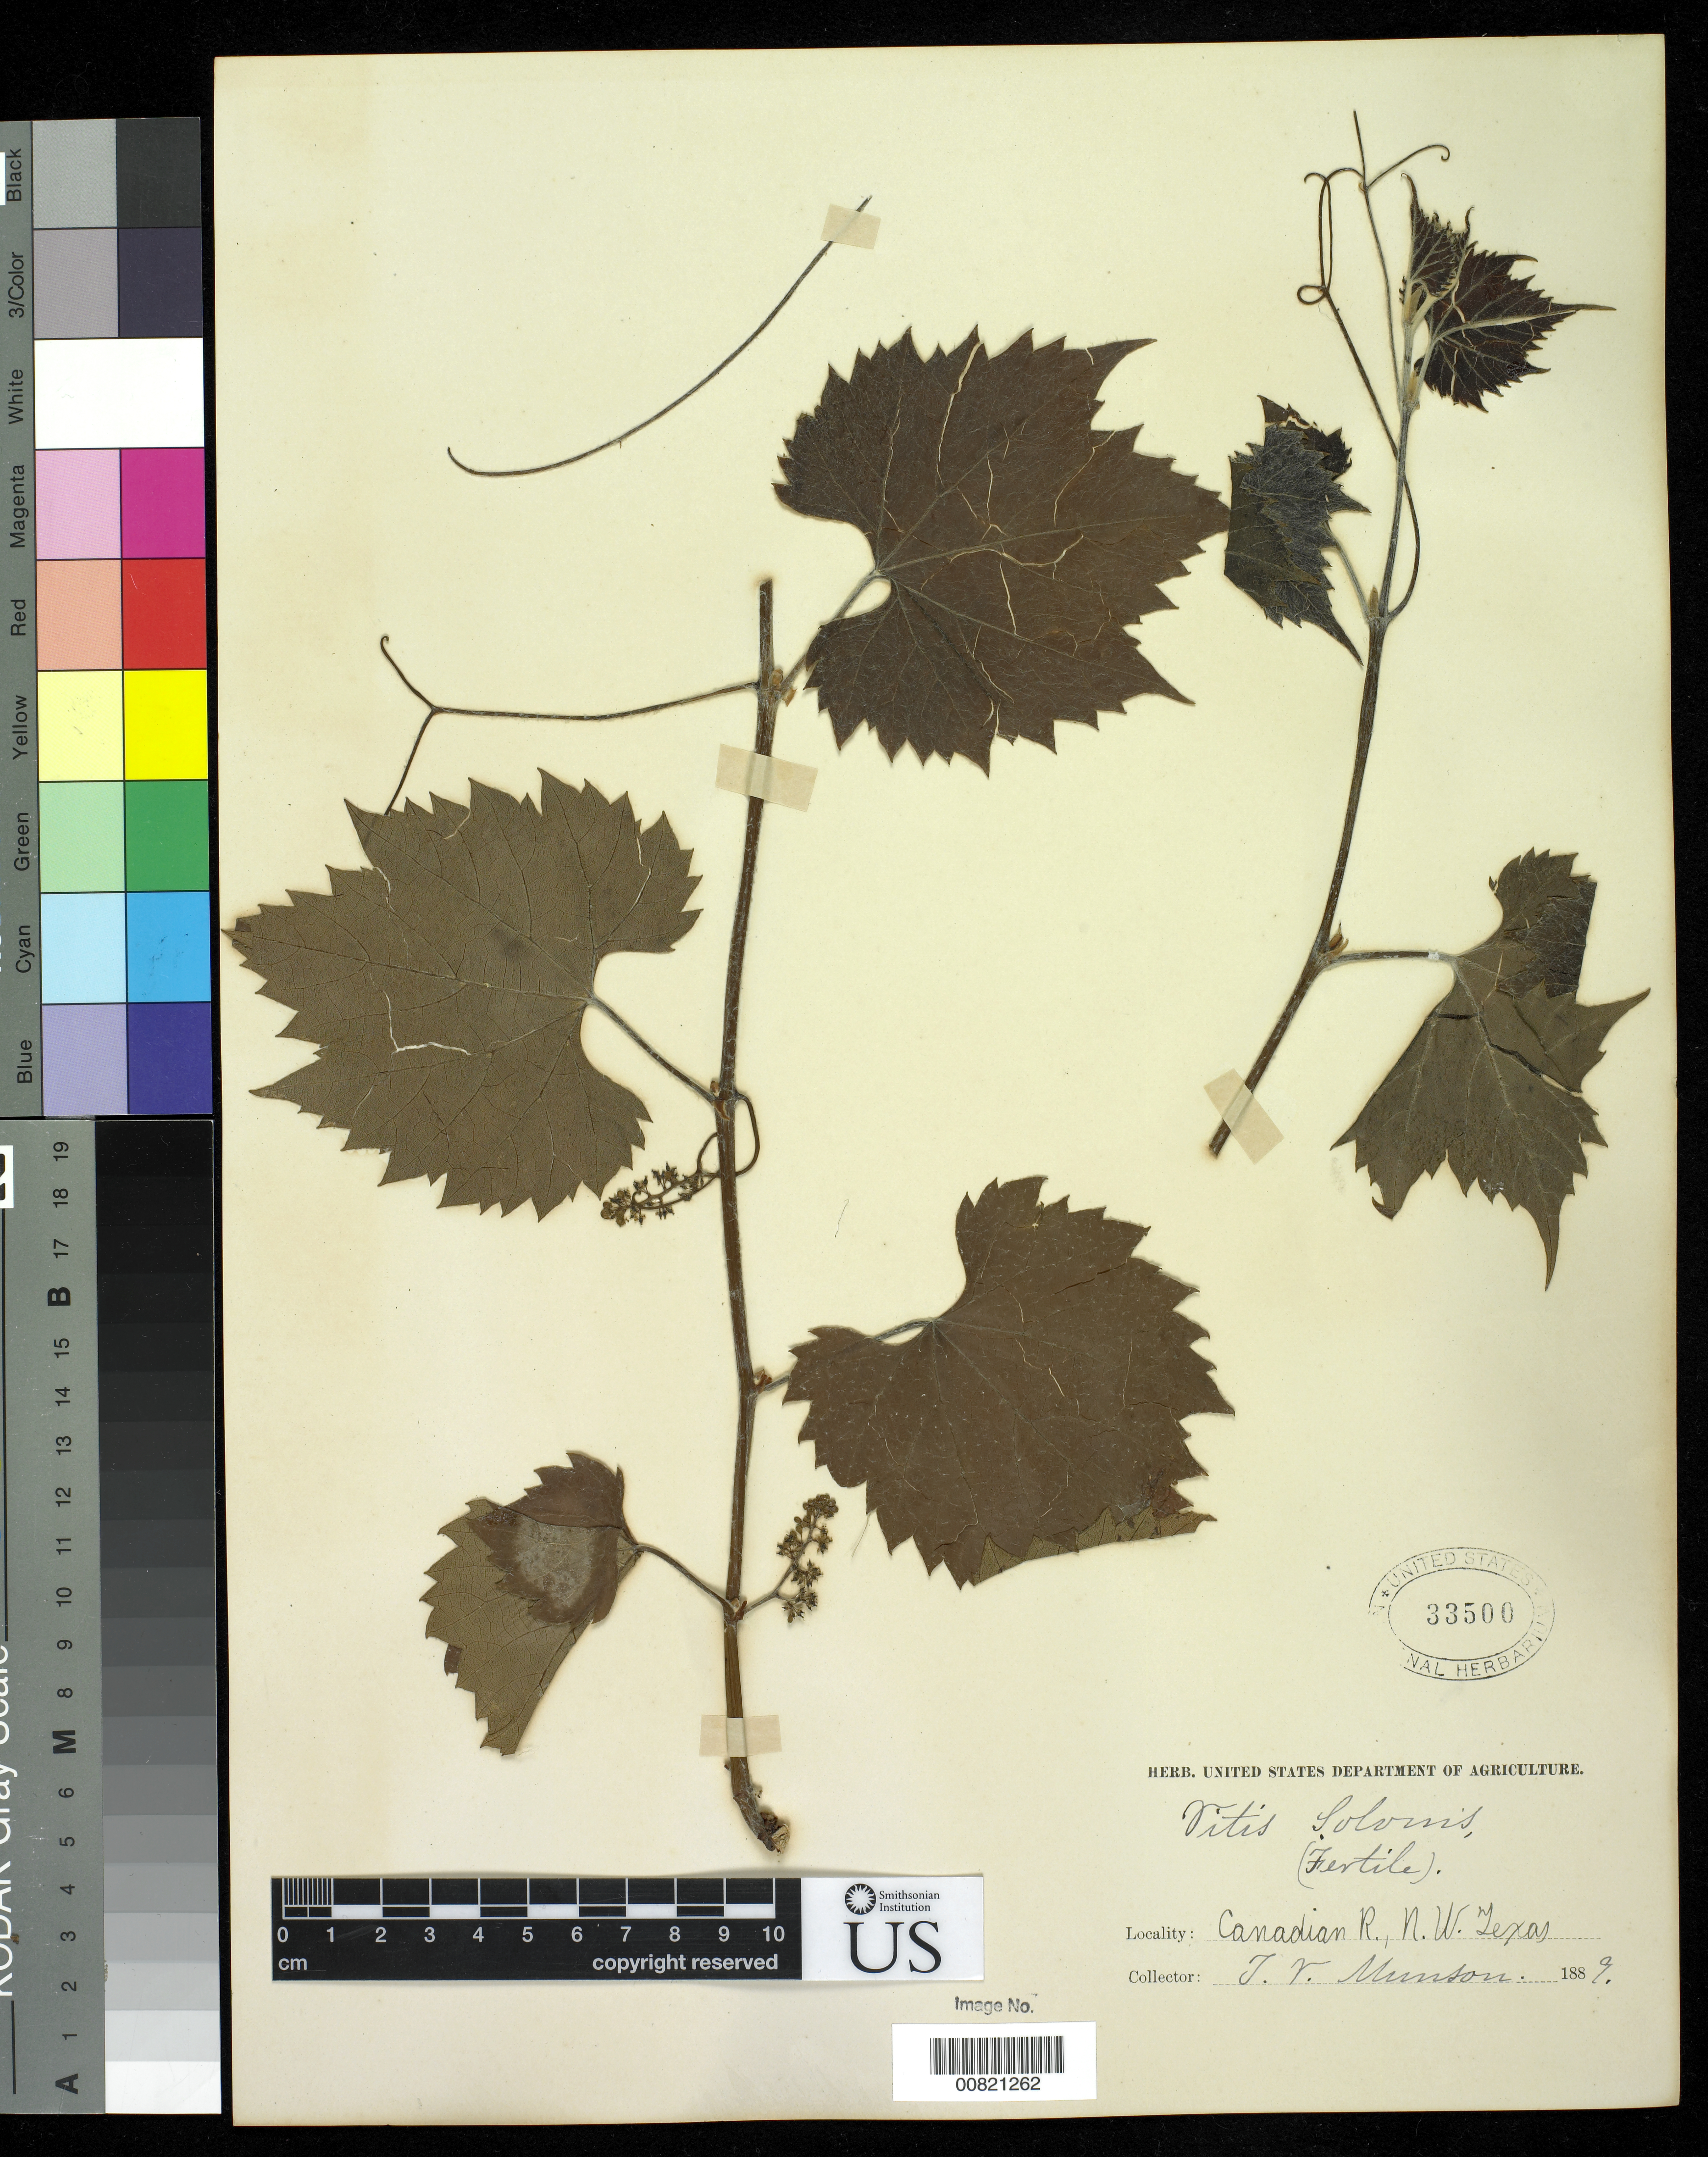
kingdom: Plantae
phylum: Tracheophyta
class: Magnoliopsida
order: Vitales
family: Vitaceae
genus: Vitis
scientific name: Vitis solonis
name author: Planch.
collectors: T. V. Munson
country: United States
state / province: Texas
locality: Canadian River. NW Texas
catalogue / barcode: US 33500